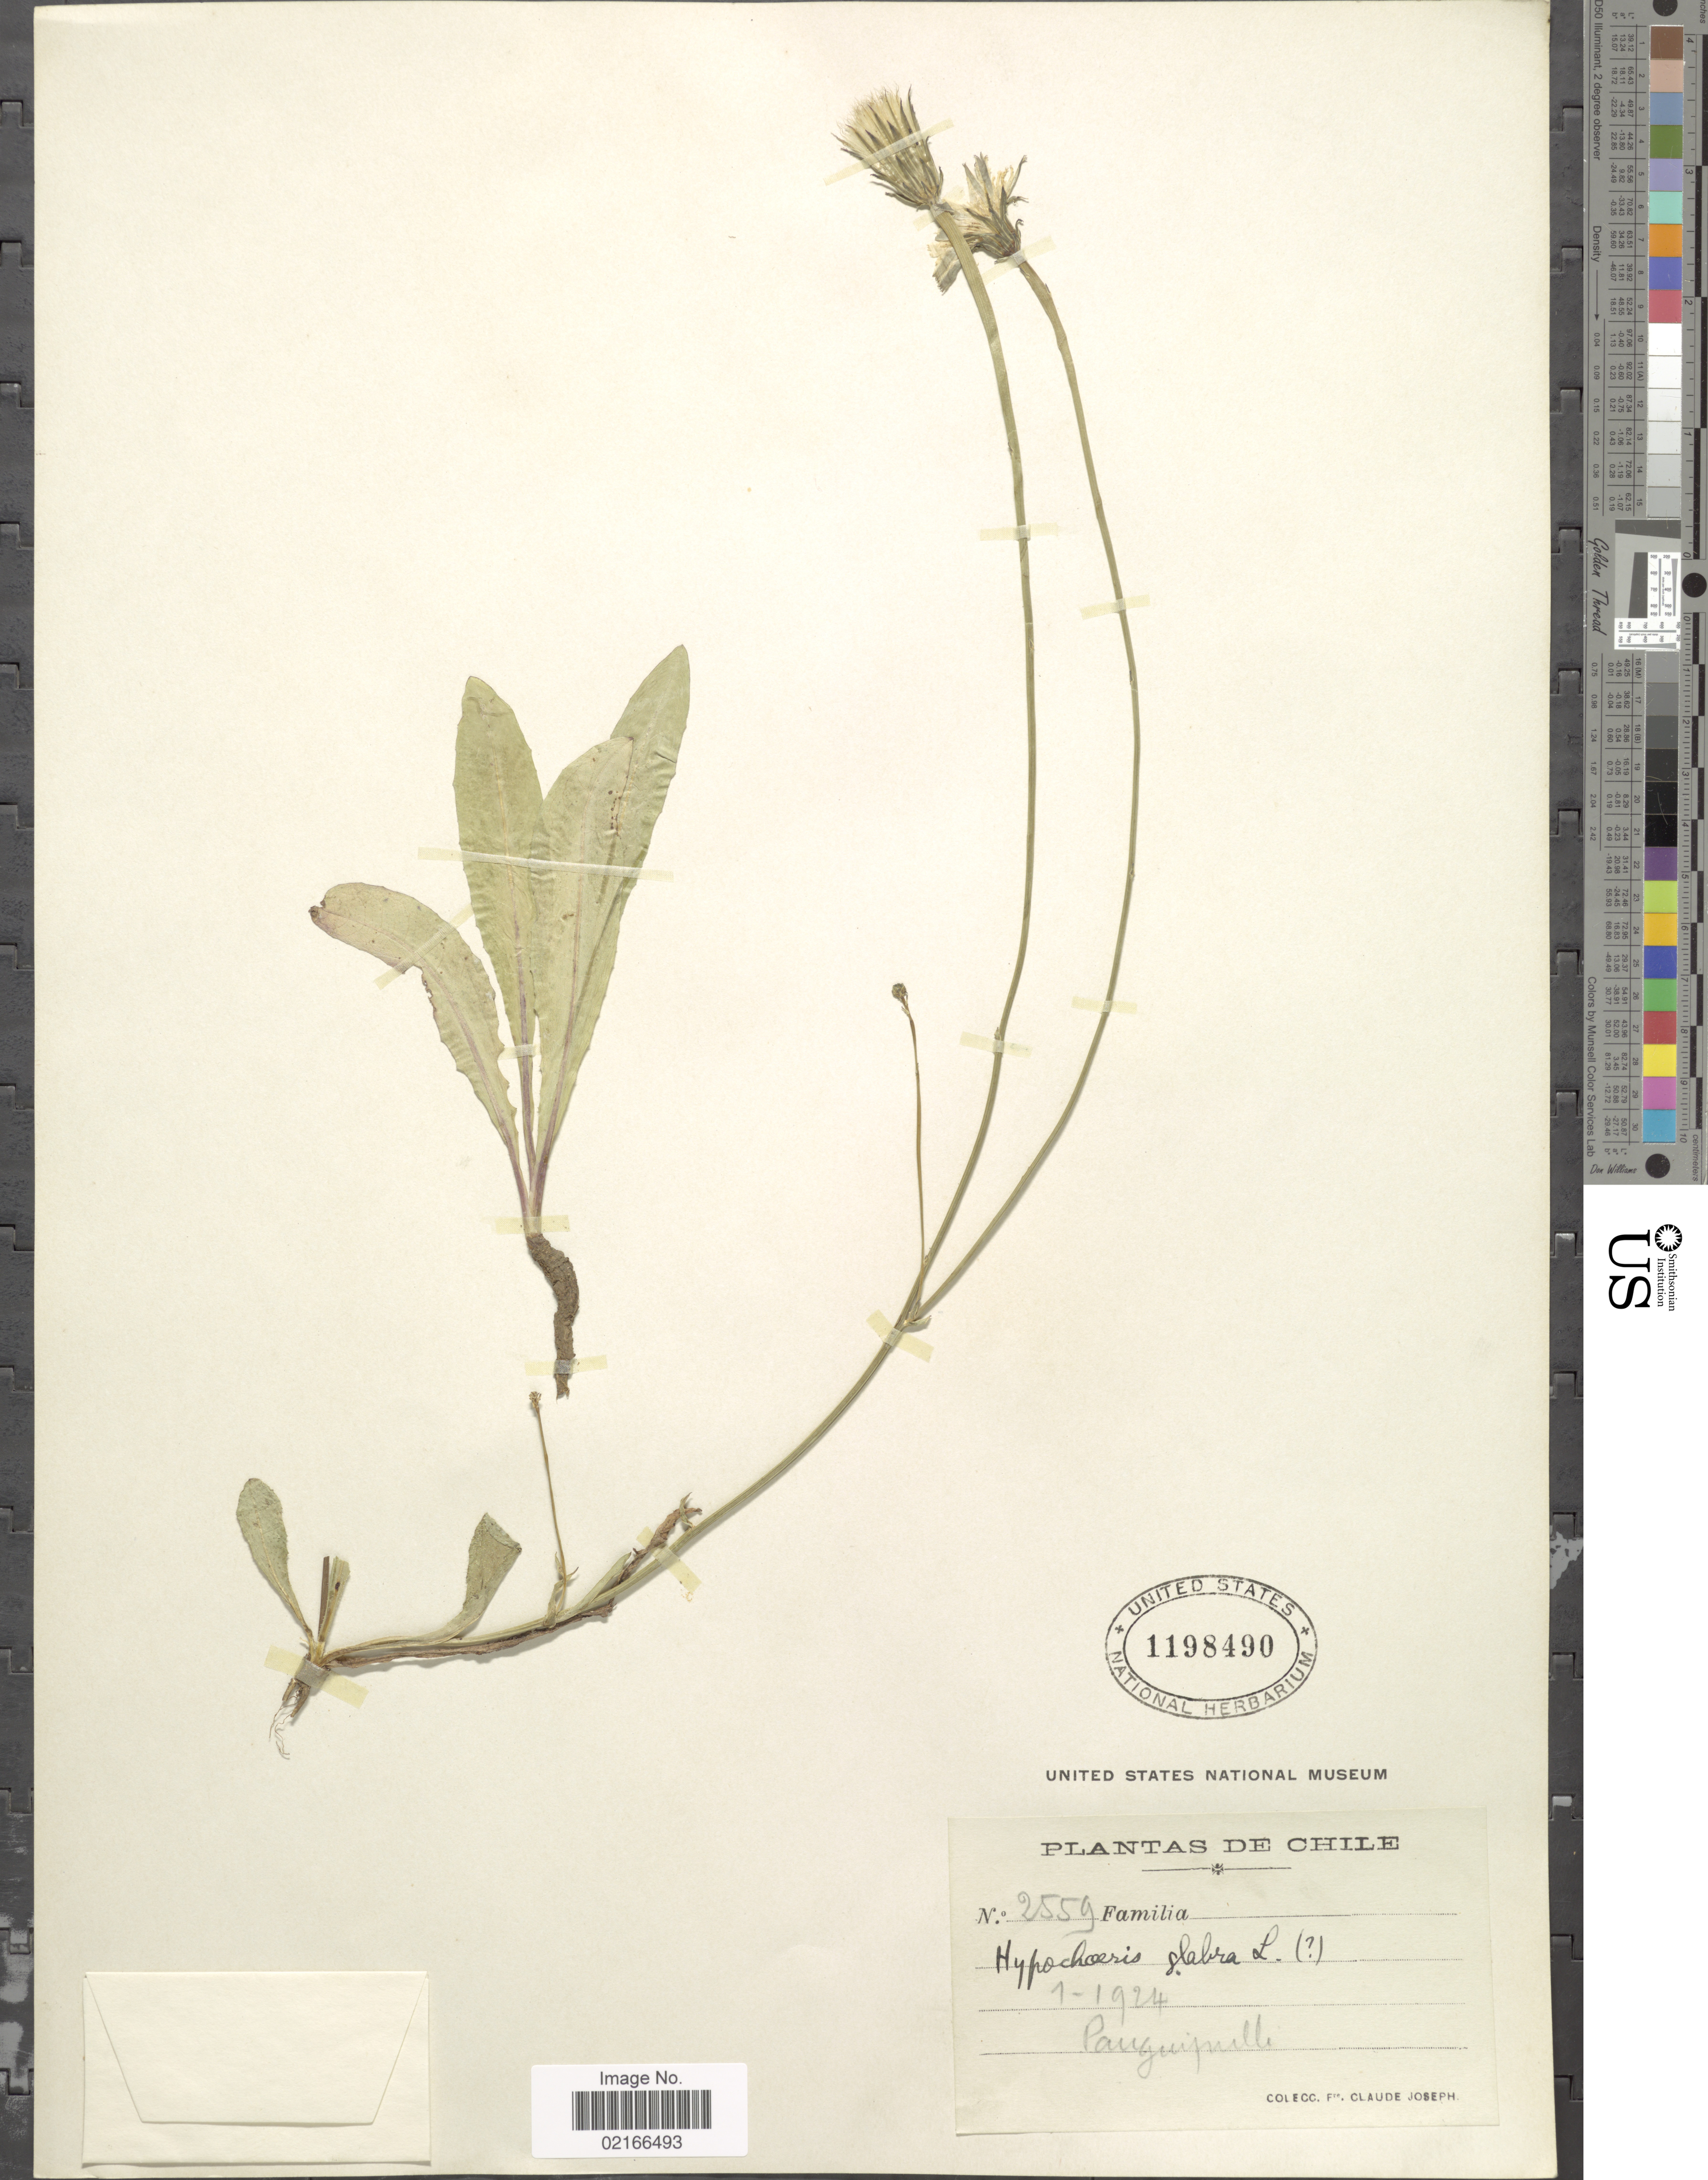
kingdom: Plantae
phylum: Tracheophyta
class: Magnoliopsida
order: Asterales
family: Asteraceae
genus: Hypochaeris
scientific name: Hypochaeris glabra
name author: L.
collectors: Bro. Claude-Joseph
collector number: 2559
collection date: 1924-01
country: Chile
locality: Panguipulli.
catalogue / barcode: US 1198490